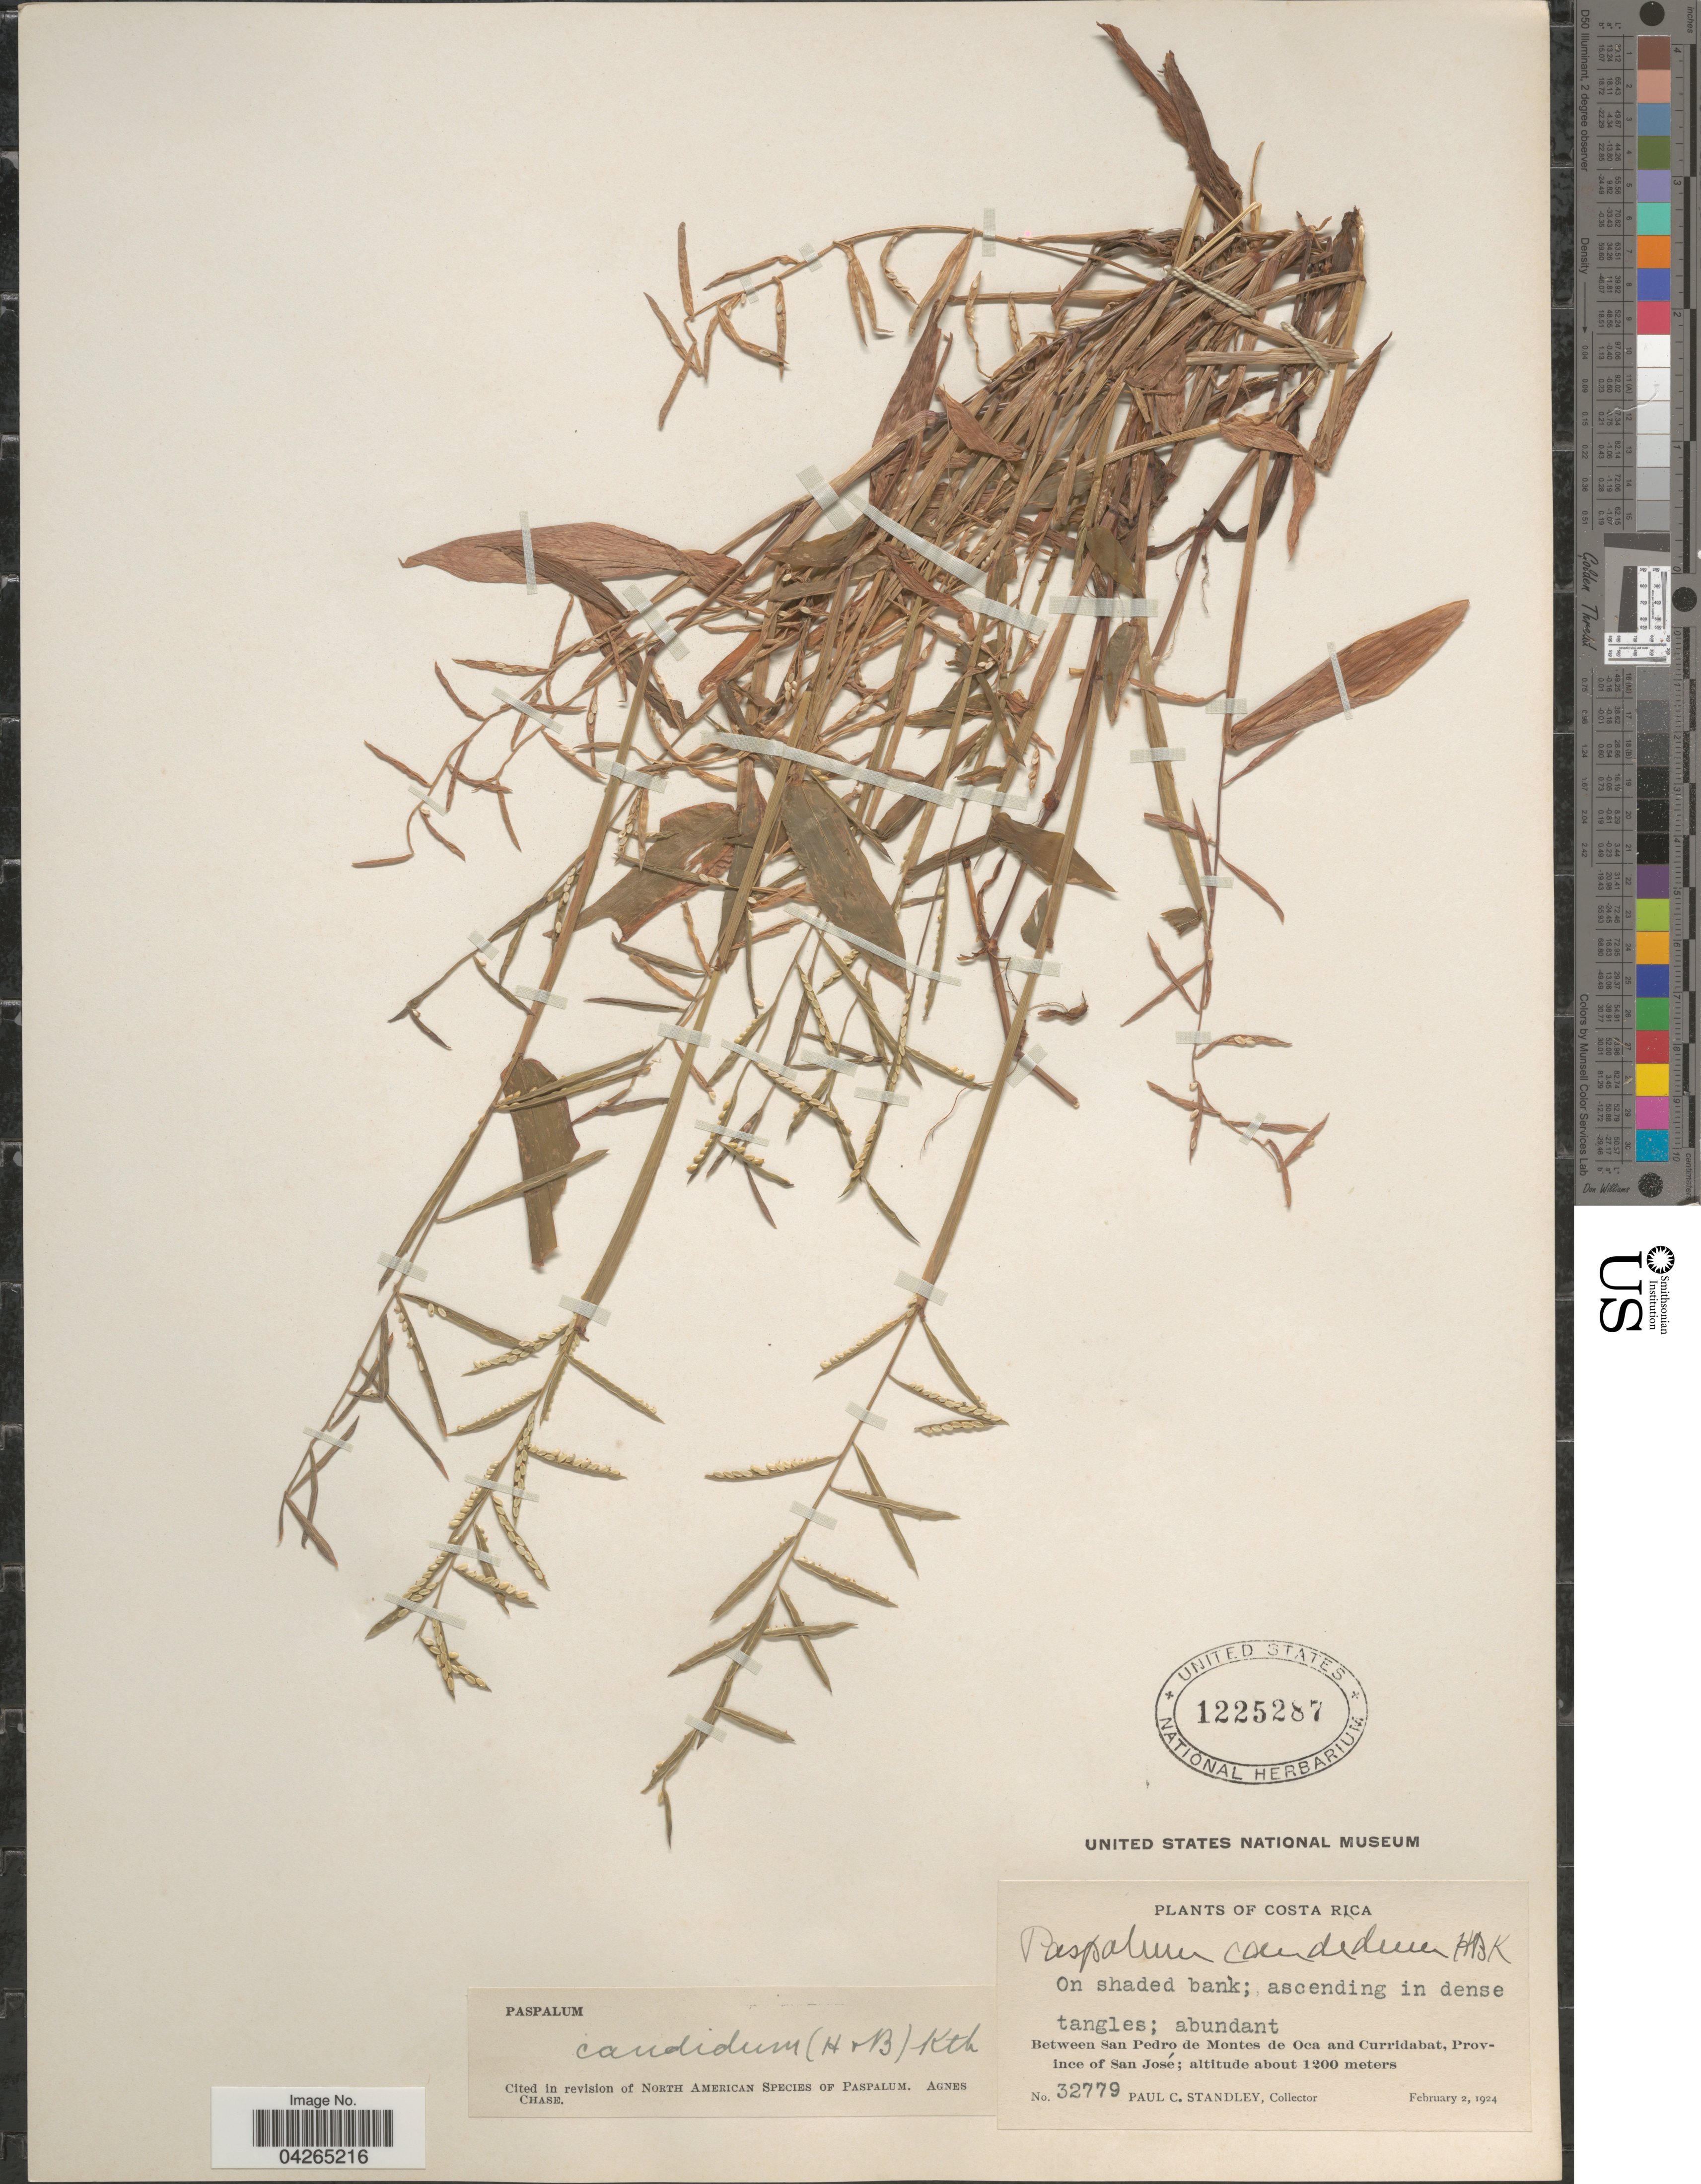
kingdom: Plantae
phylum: Tracheophyta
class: Liliopsida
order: Poales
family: Poaceae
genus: Paspalum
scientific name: Paspalum candidum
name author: (Humb. & Bonpl. ex Fleugge) Kunth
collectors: P. C. Standley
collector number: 32779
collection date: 1924-02-02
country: Costa Rica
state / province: San José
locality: Between San Pedro de Montes de Oca and Curridabat.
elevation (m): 1200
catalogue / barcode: US 1225287